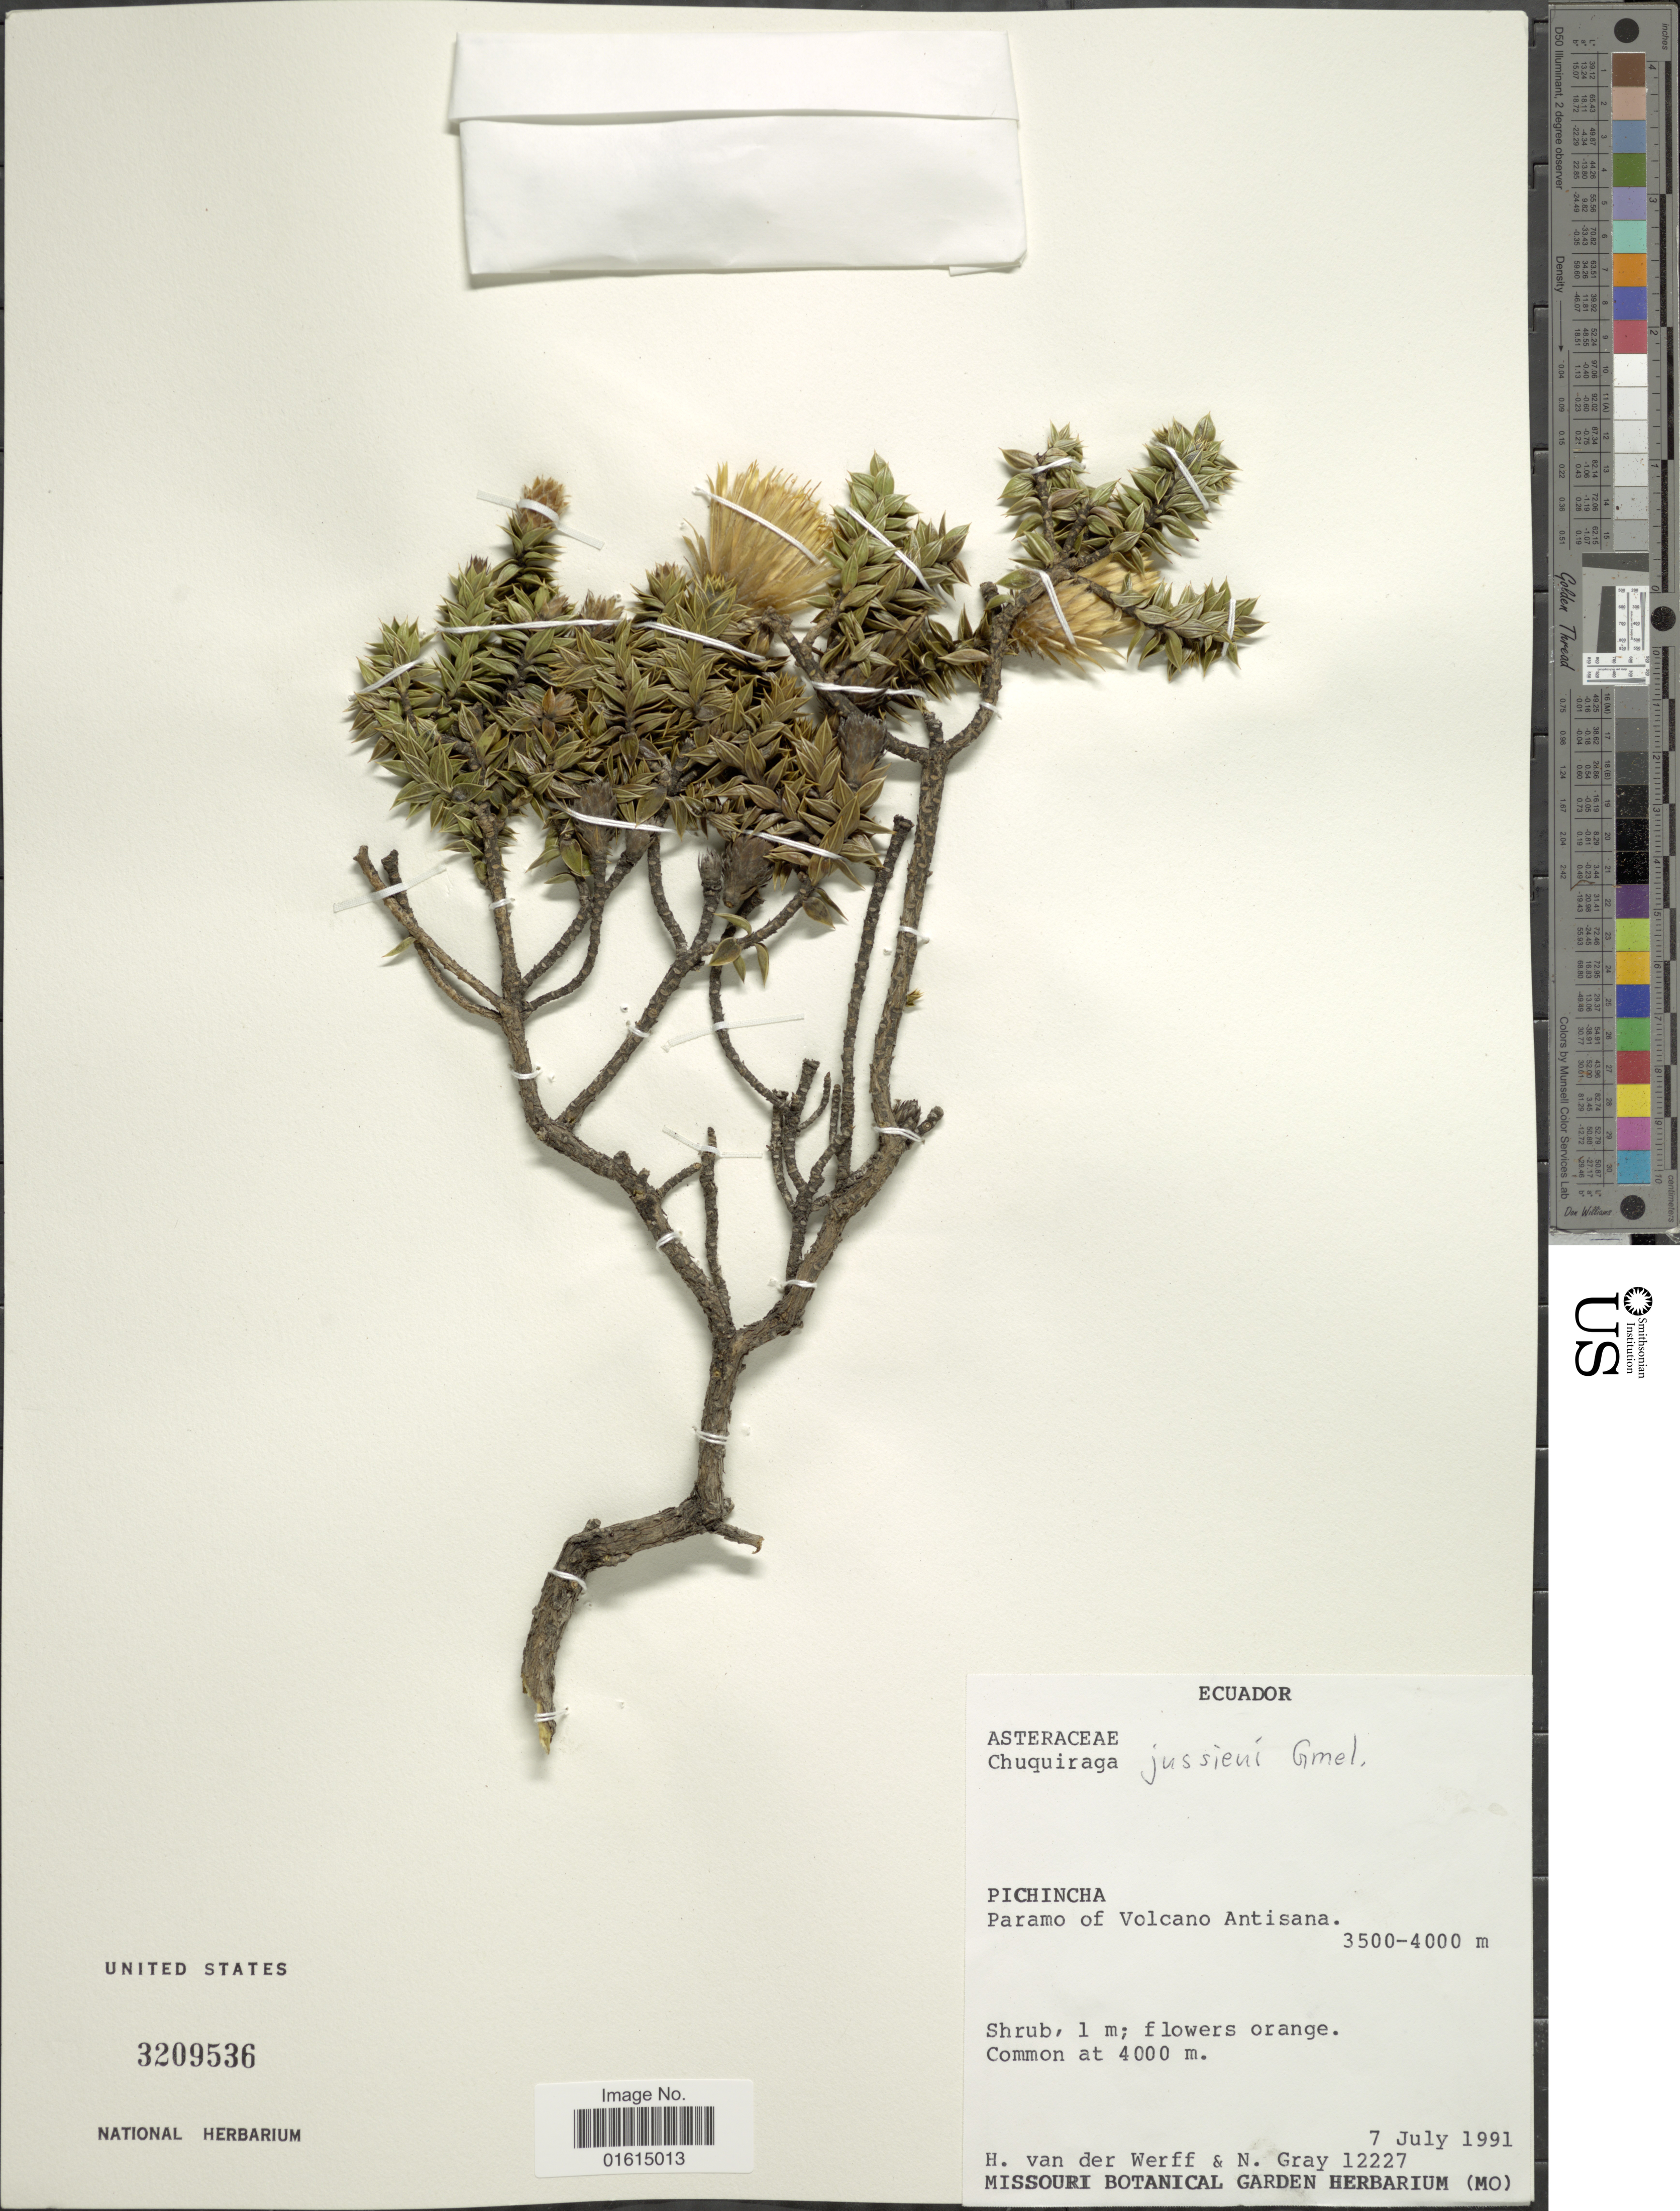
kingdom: Plantae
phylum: Tracheophyta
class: Magnoliopsida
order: Asterales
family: Asteraceae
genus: Chuquiraga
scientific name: Chuquiraga jussieui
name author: J.F. Gmel.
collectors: H. van der Werff & N. E. Gray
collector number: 12227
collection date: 1991-07-07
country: Ecuador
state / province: Pichincha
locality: Paramo of Volcano Antisana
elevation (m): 3500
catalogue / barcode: US 3209536